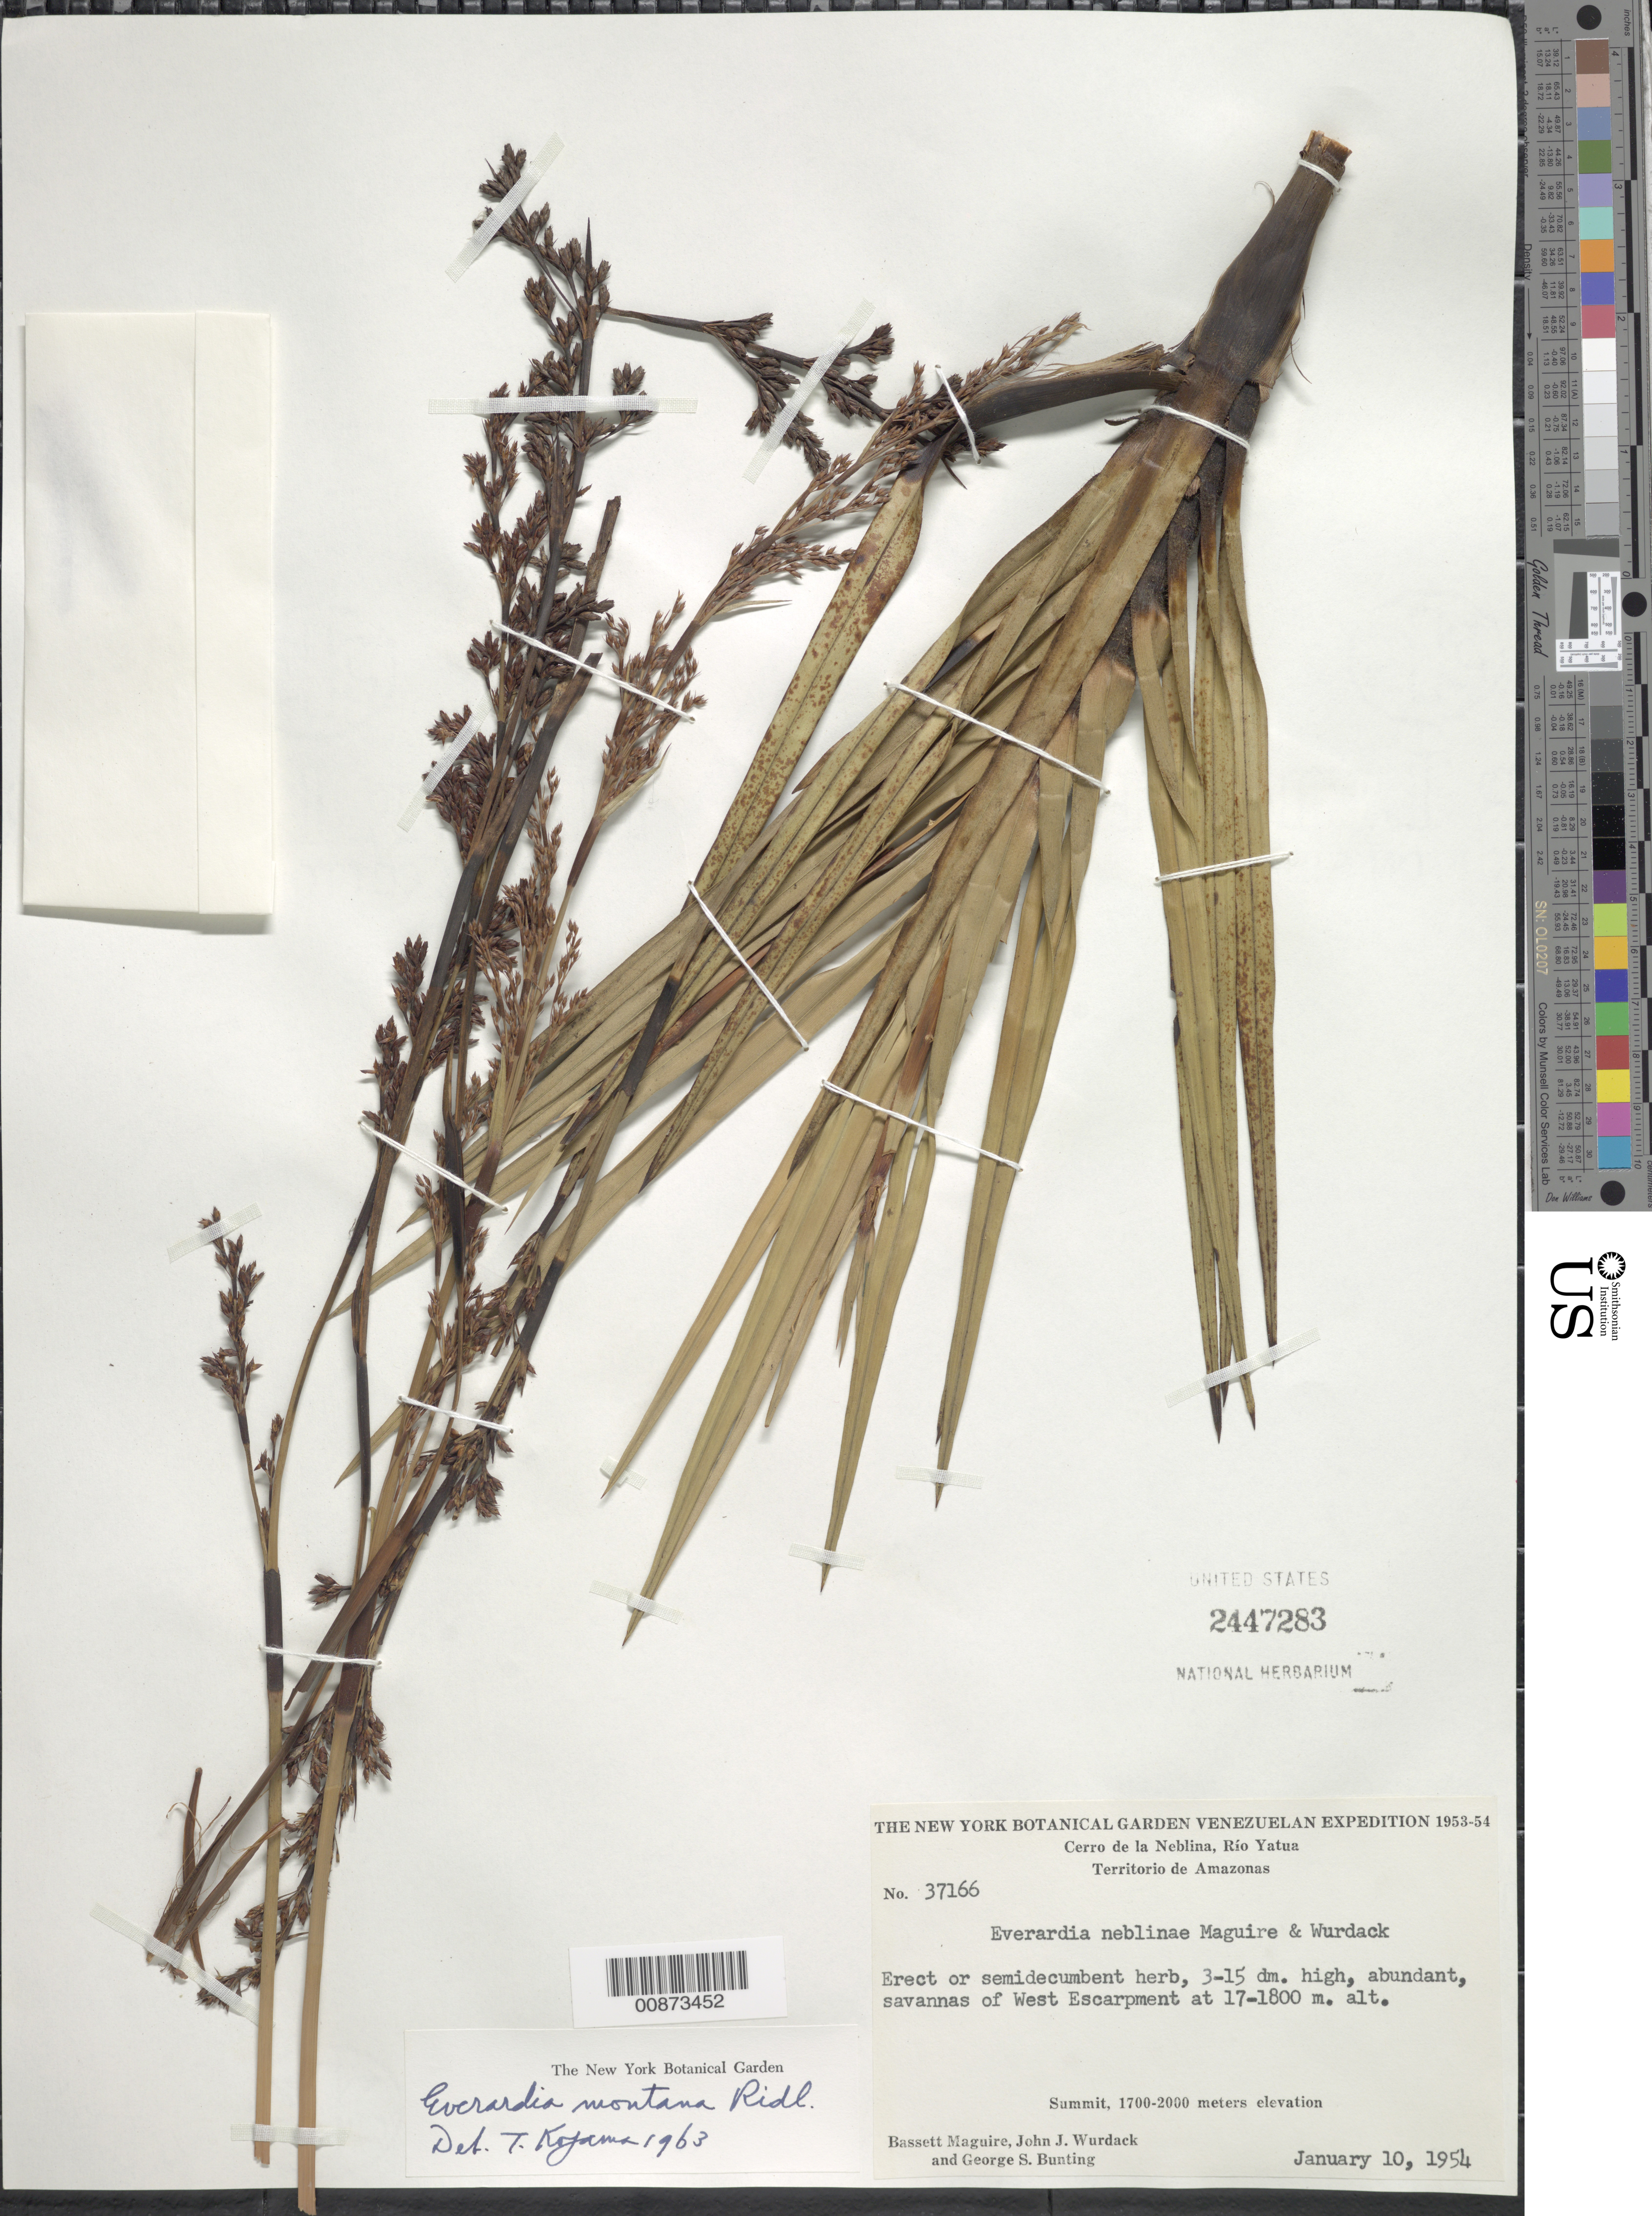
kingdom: Plantae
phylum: Tracheophyta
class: Liliopsida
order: Poales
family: Cyperaceae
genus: Cephalocarpus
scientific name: Cephalocarpus montanus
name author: (Ridley) S.M. Costa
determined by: Strong, Mark T., (BOT), Smithsonian Institution - National Museum of Natural History (UNITED STATES)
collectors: B. Maguire, J. J. Wurdack & G. S. Bunting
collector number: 37166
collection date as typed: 10-Jan-54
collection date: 1954-01-10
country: Venezuela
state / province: Amazonas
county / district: Río Negro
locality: Cerro de la Neblina, Río Yatua, W escarpment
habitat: Savanna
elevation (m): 1700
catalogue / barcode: US 2447283